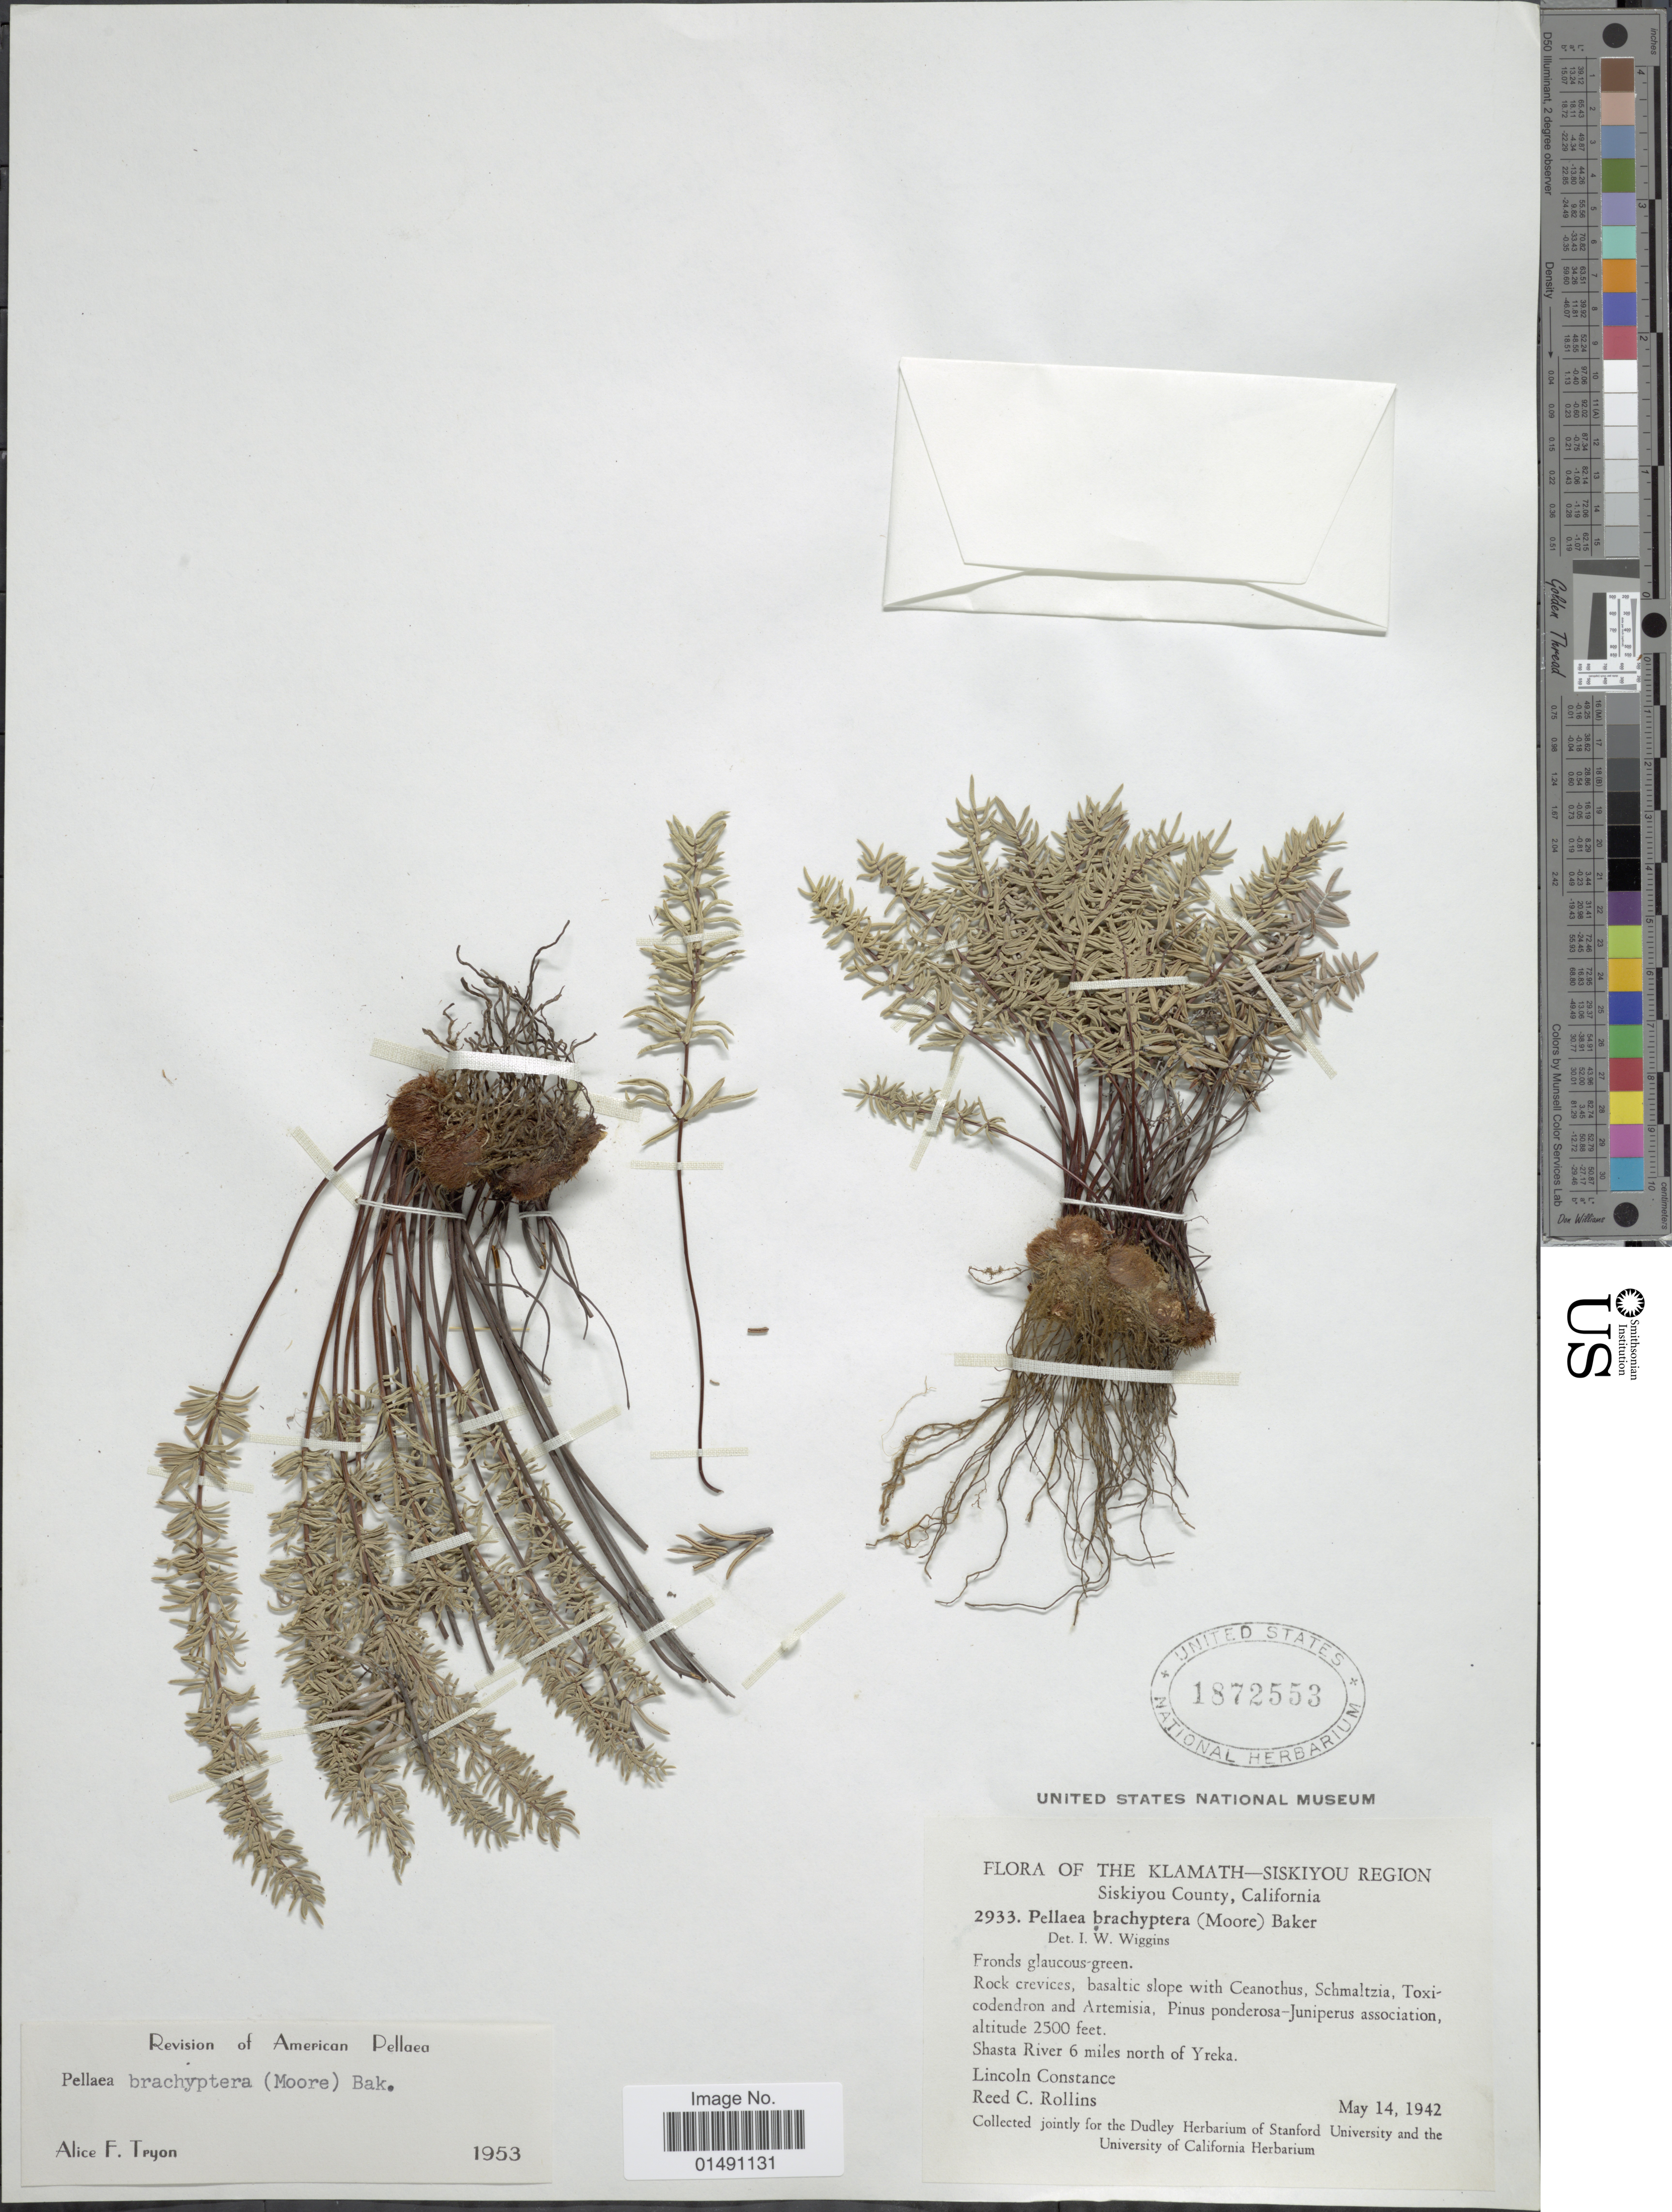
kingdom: Plantae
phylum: Tracheophyta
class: Polypodiopsida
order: Polypodiales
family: Pteridaceae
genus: Pellaea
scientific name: Pellaea brachyptera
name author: (T. Moore) Baker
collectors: L. Constance & R. C. Rollins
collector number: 2933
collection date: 1942-05-14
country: United States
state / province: California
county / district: Siskiyou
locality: The Klamath-Siskiyou Region, Siskiyou County, Shasta River 6 miles north of Yreka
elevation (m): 762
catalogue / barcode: US 1872553